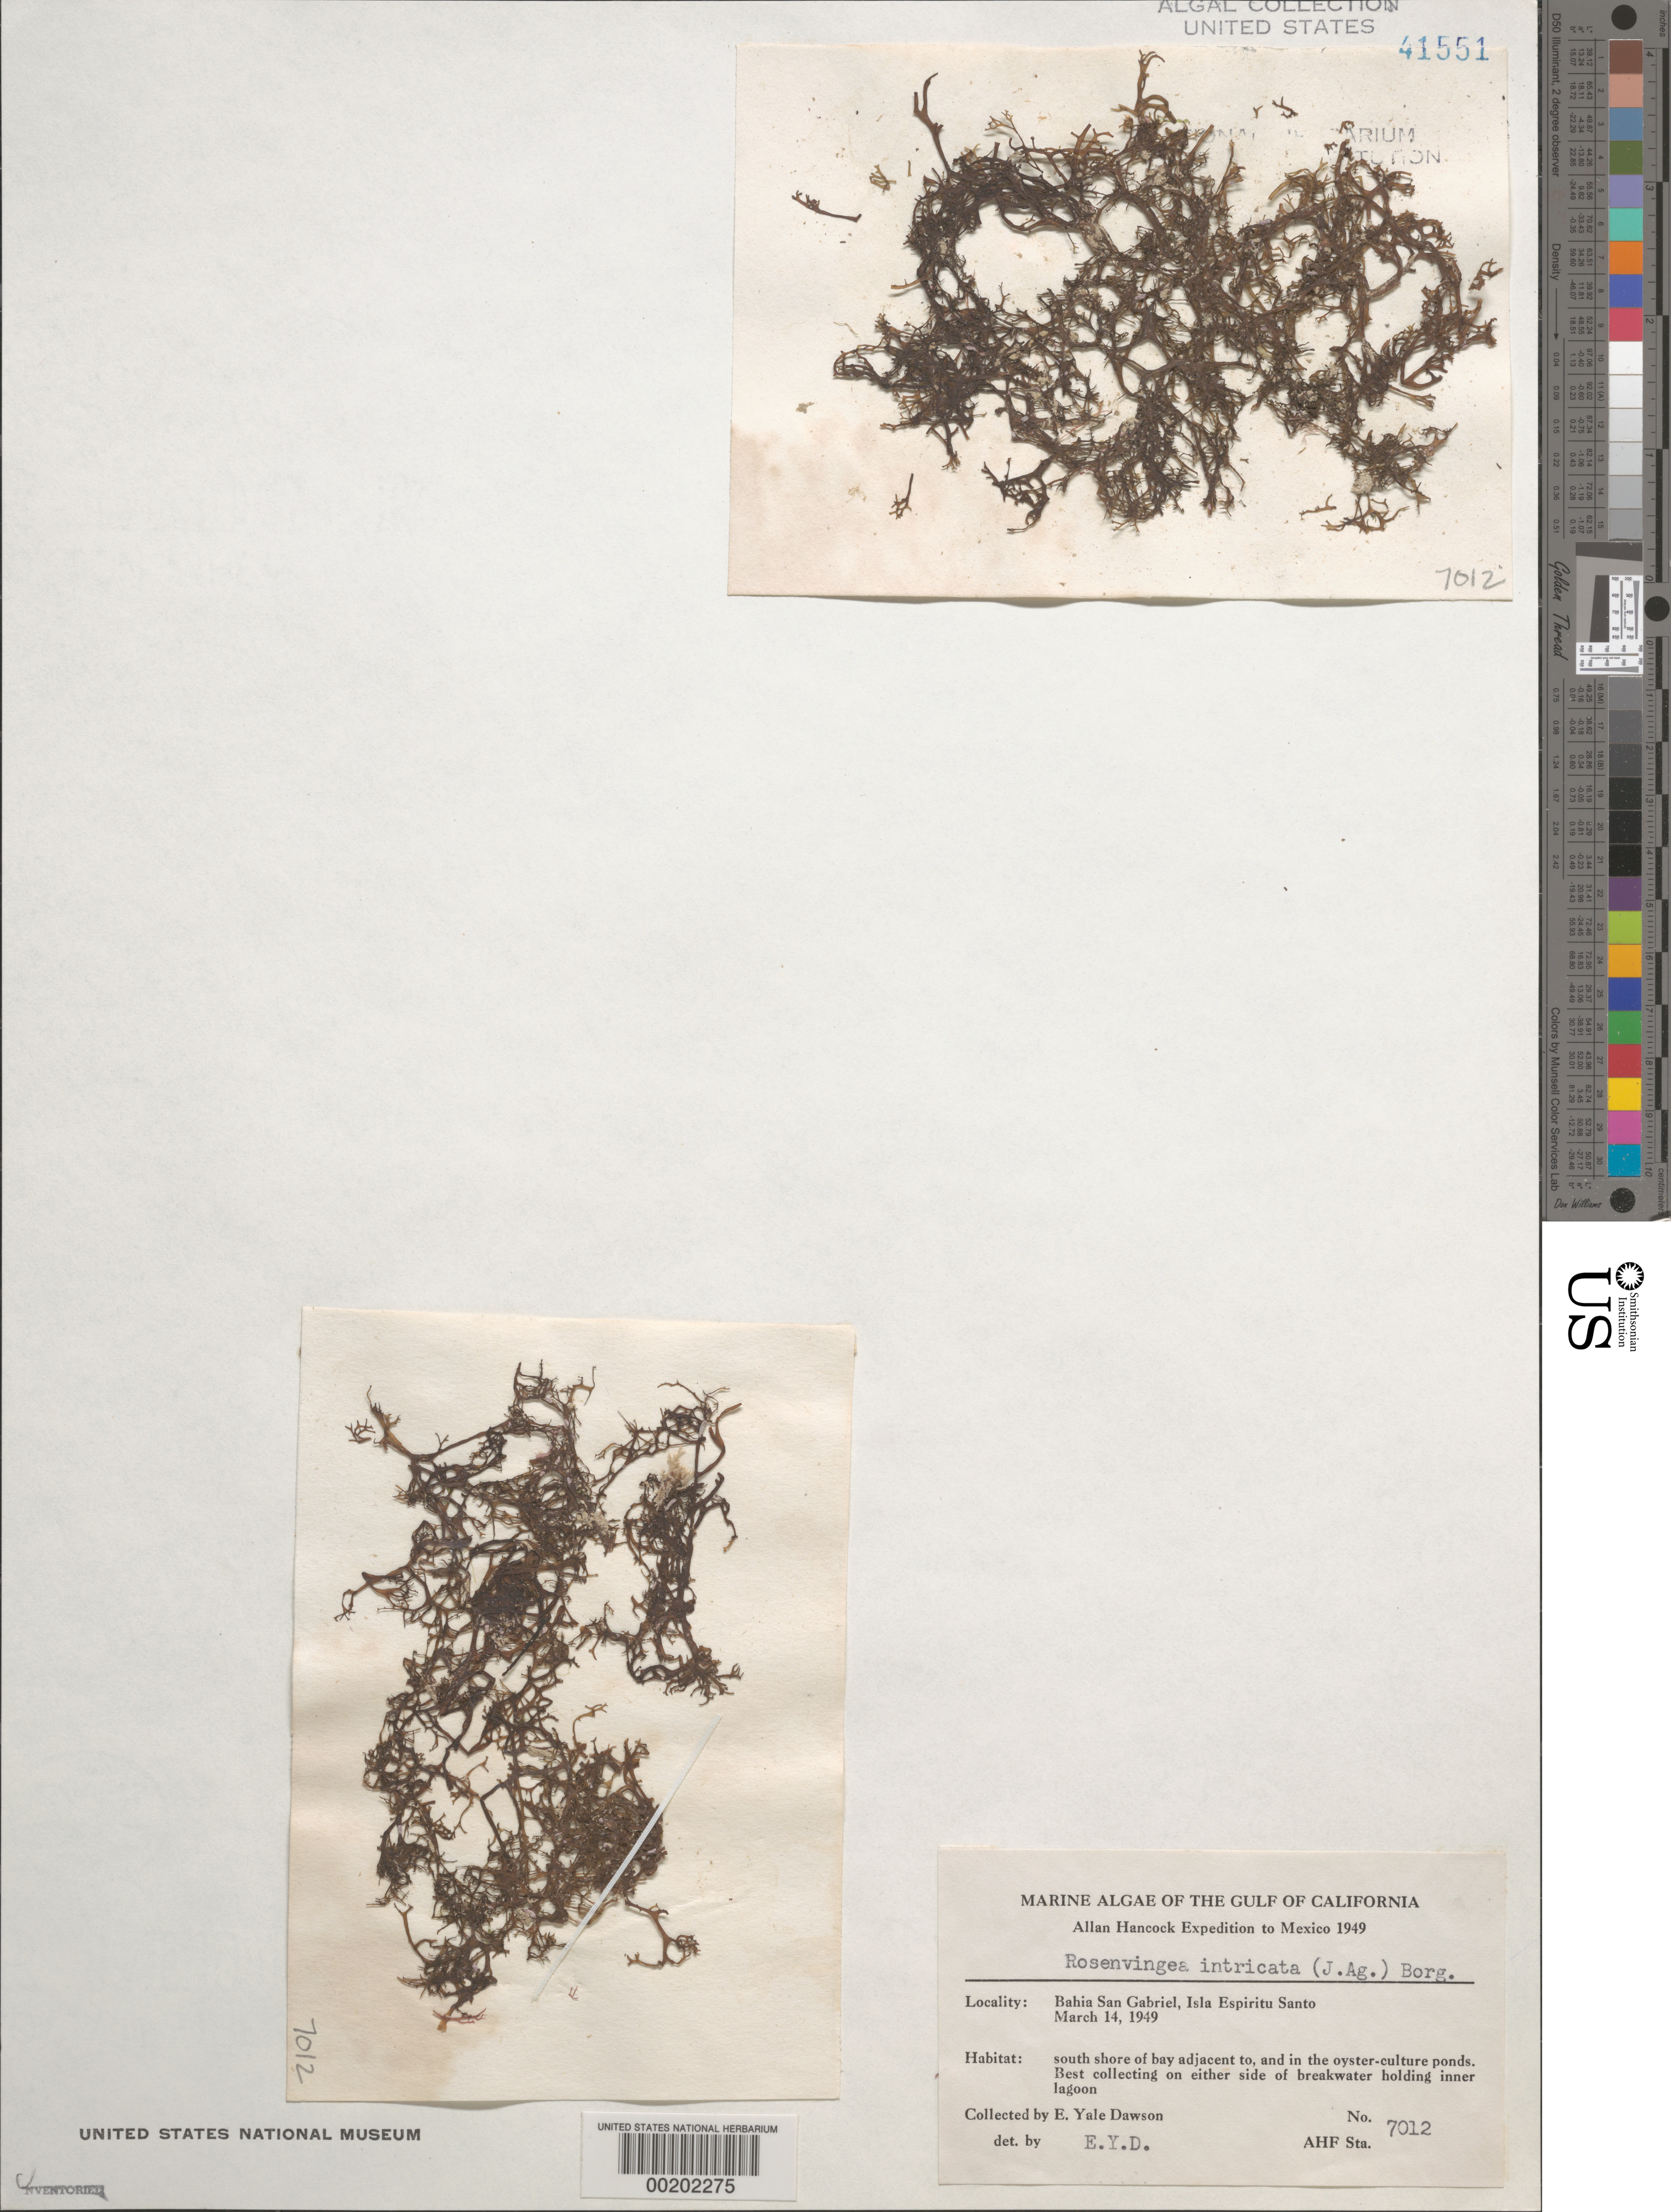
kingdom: Chromista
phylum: Ochrophyta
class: Phaeophyceae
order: Scytosiphonales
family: Scytosiphonaceae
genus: Rosenvingea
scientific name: Rosenvingea endiviifolia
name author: (Martius) M.J. Wynne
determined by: Algae name updating Project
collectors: E. Y. Dawson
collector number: EYD 7012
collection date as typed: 14 Mar 1949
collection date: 1949-03-14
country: Mexico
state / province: Baja California Sur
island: Isla Espiritu Santo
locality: Bahia San Gabriel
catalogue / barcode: US 41551